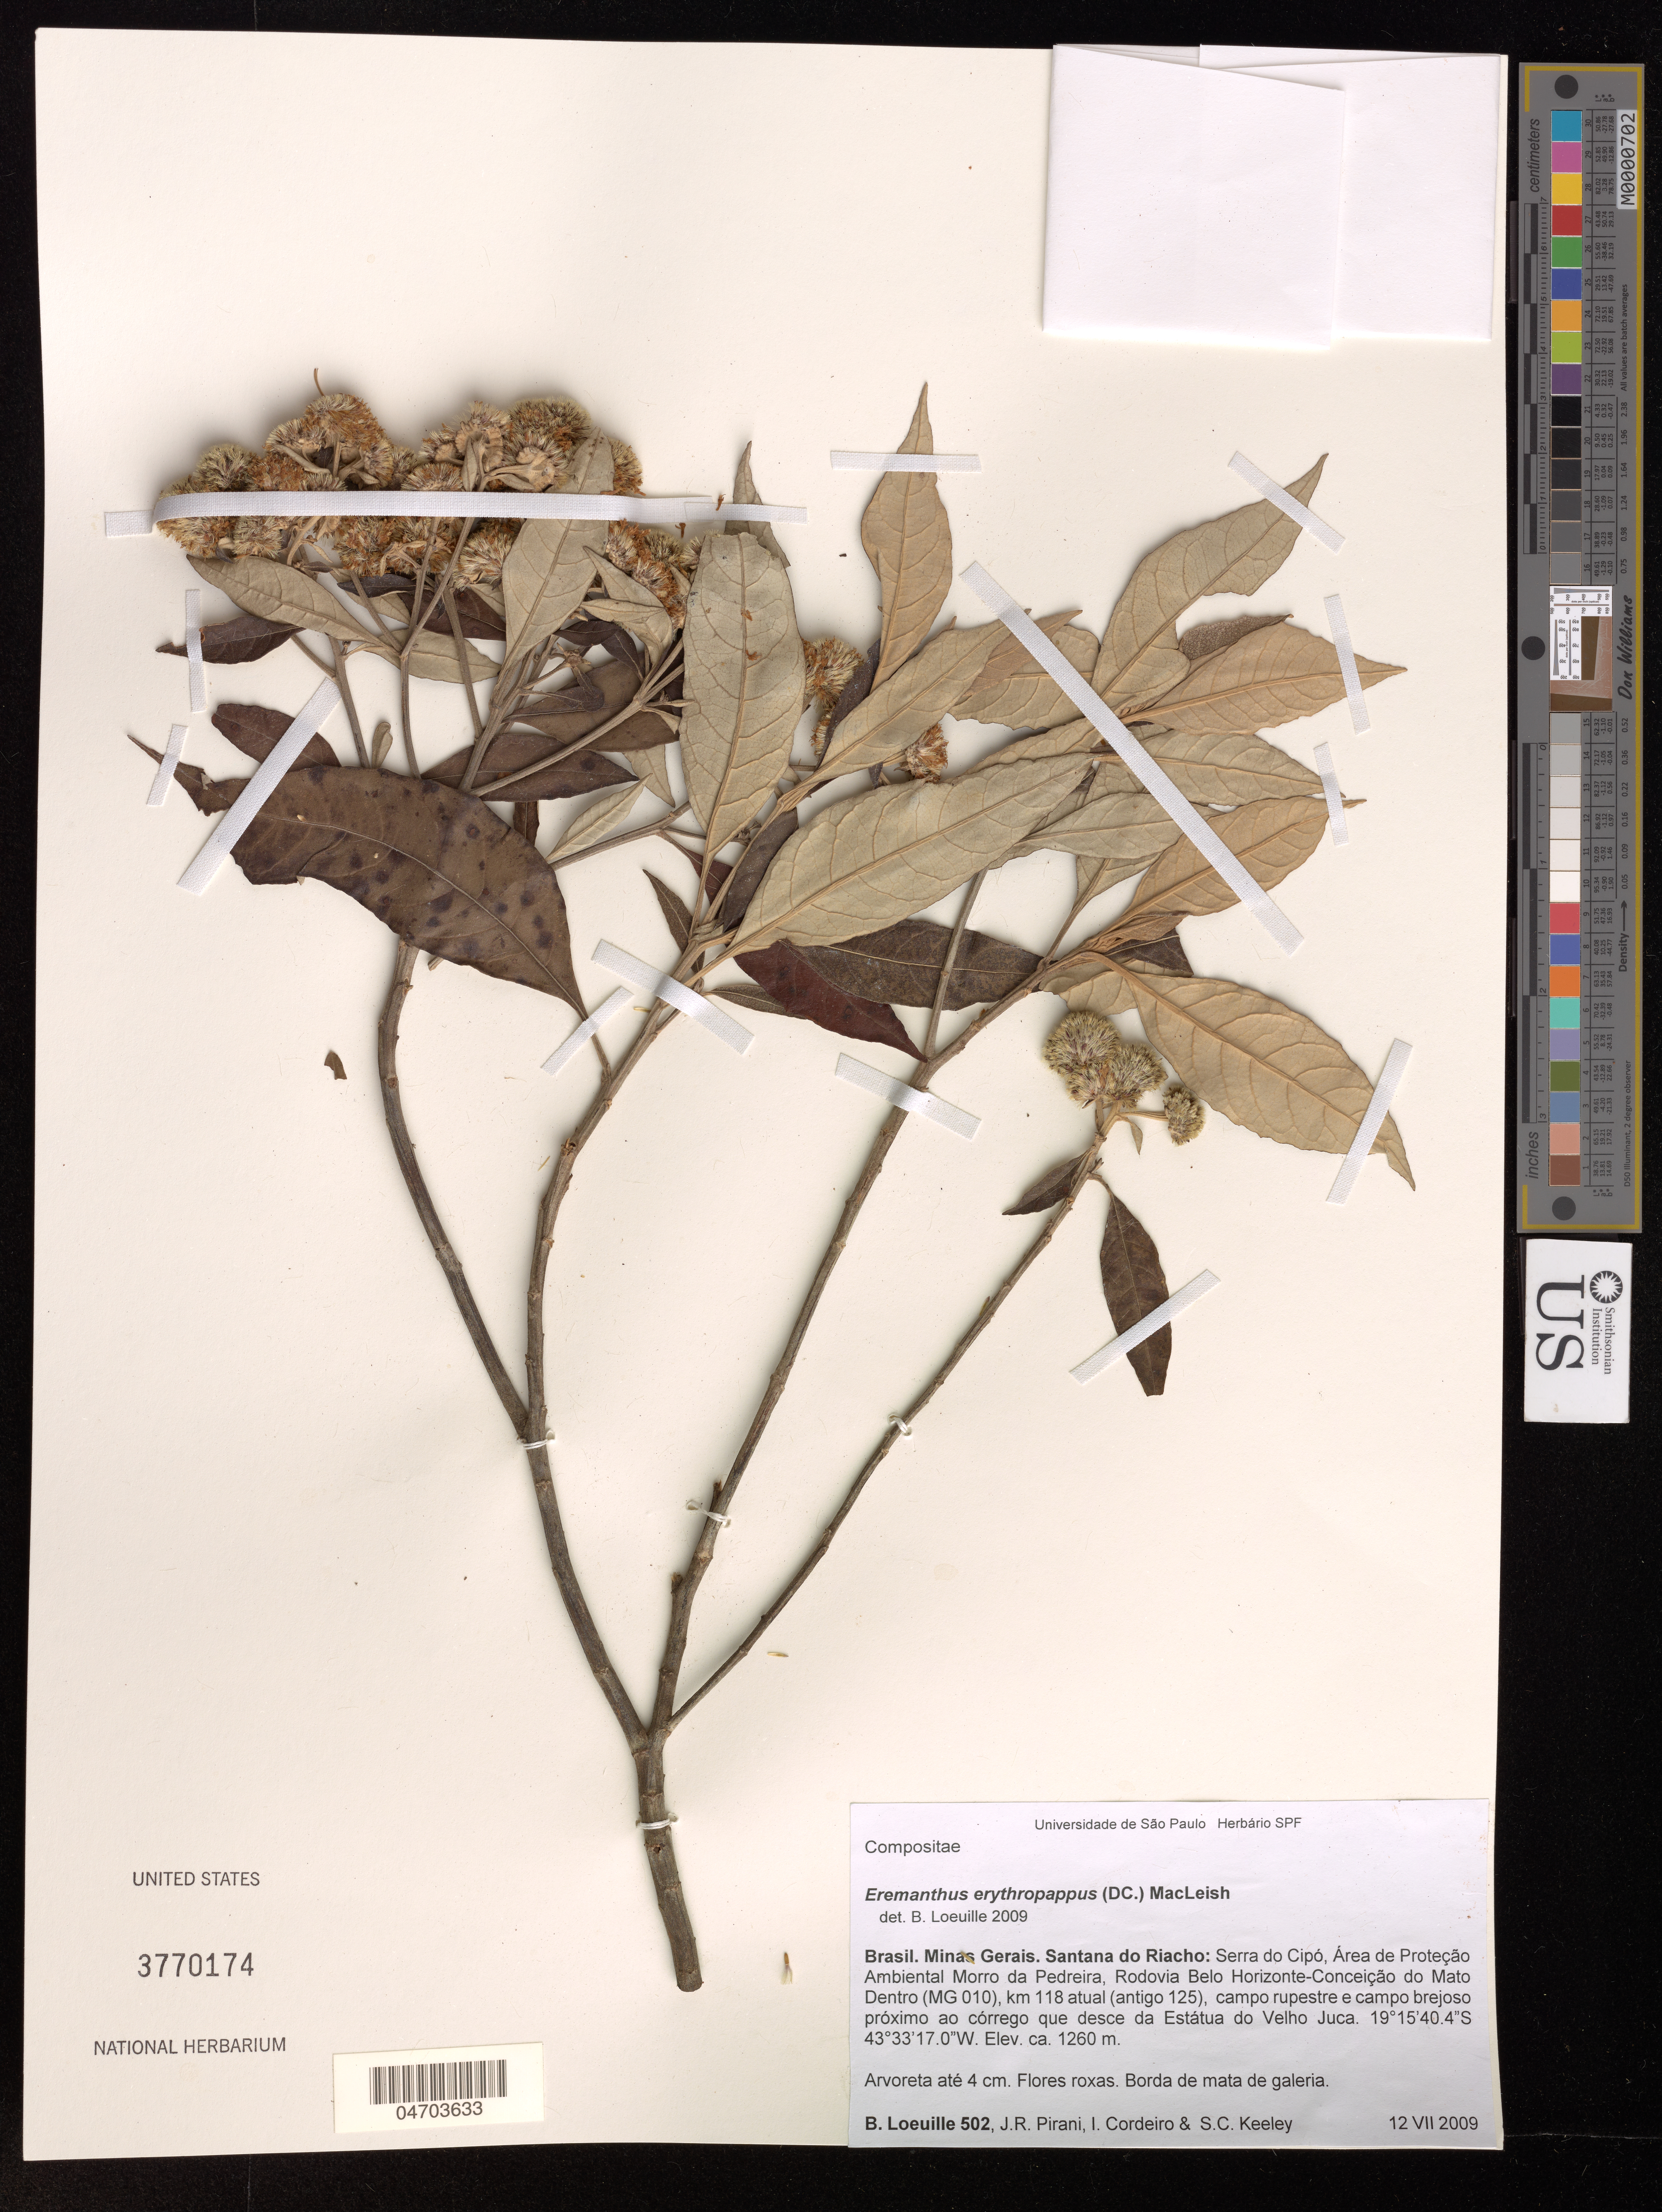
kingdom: Plantae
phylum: Tracheophyta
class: Magnoliopsida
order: Asterales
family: Asteraceae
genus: Eremanthus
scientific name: Eremanthus erythropappus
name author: (DC.) MacLeish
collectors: B. Loeuille, J. R. Pirani, I. Cordeiro & S. C. Keeley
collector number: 502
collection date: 2009-07-12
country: Brazil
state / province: Minas Gerais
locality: Santana do Riacho: Serra do Cipó, Área de Proteção Ambiental Morro da Pedreira, Rodovia Belo Horizonte-Conceição do Mato Dentro (MG 010), km 118 atual (antigo 125).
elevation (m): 1260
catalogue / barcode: US 3770174